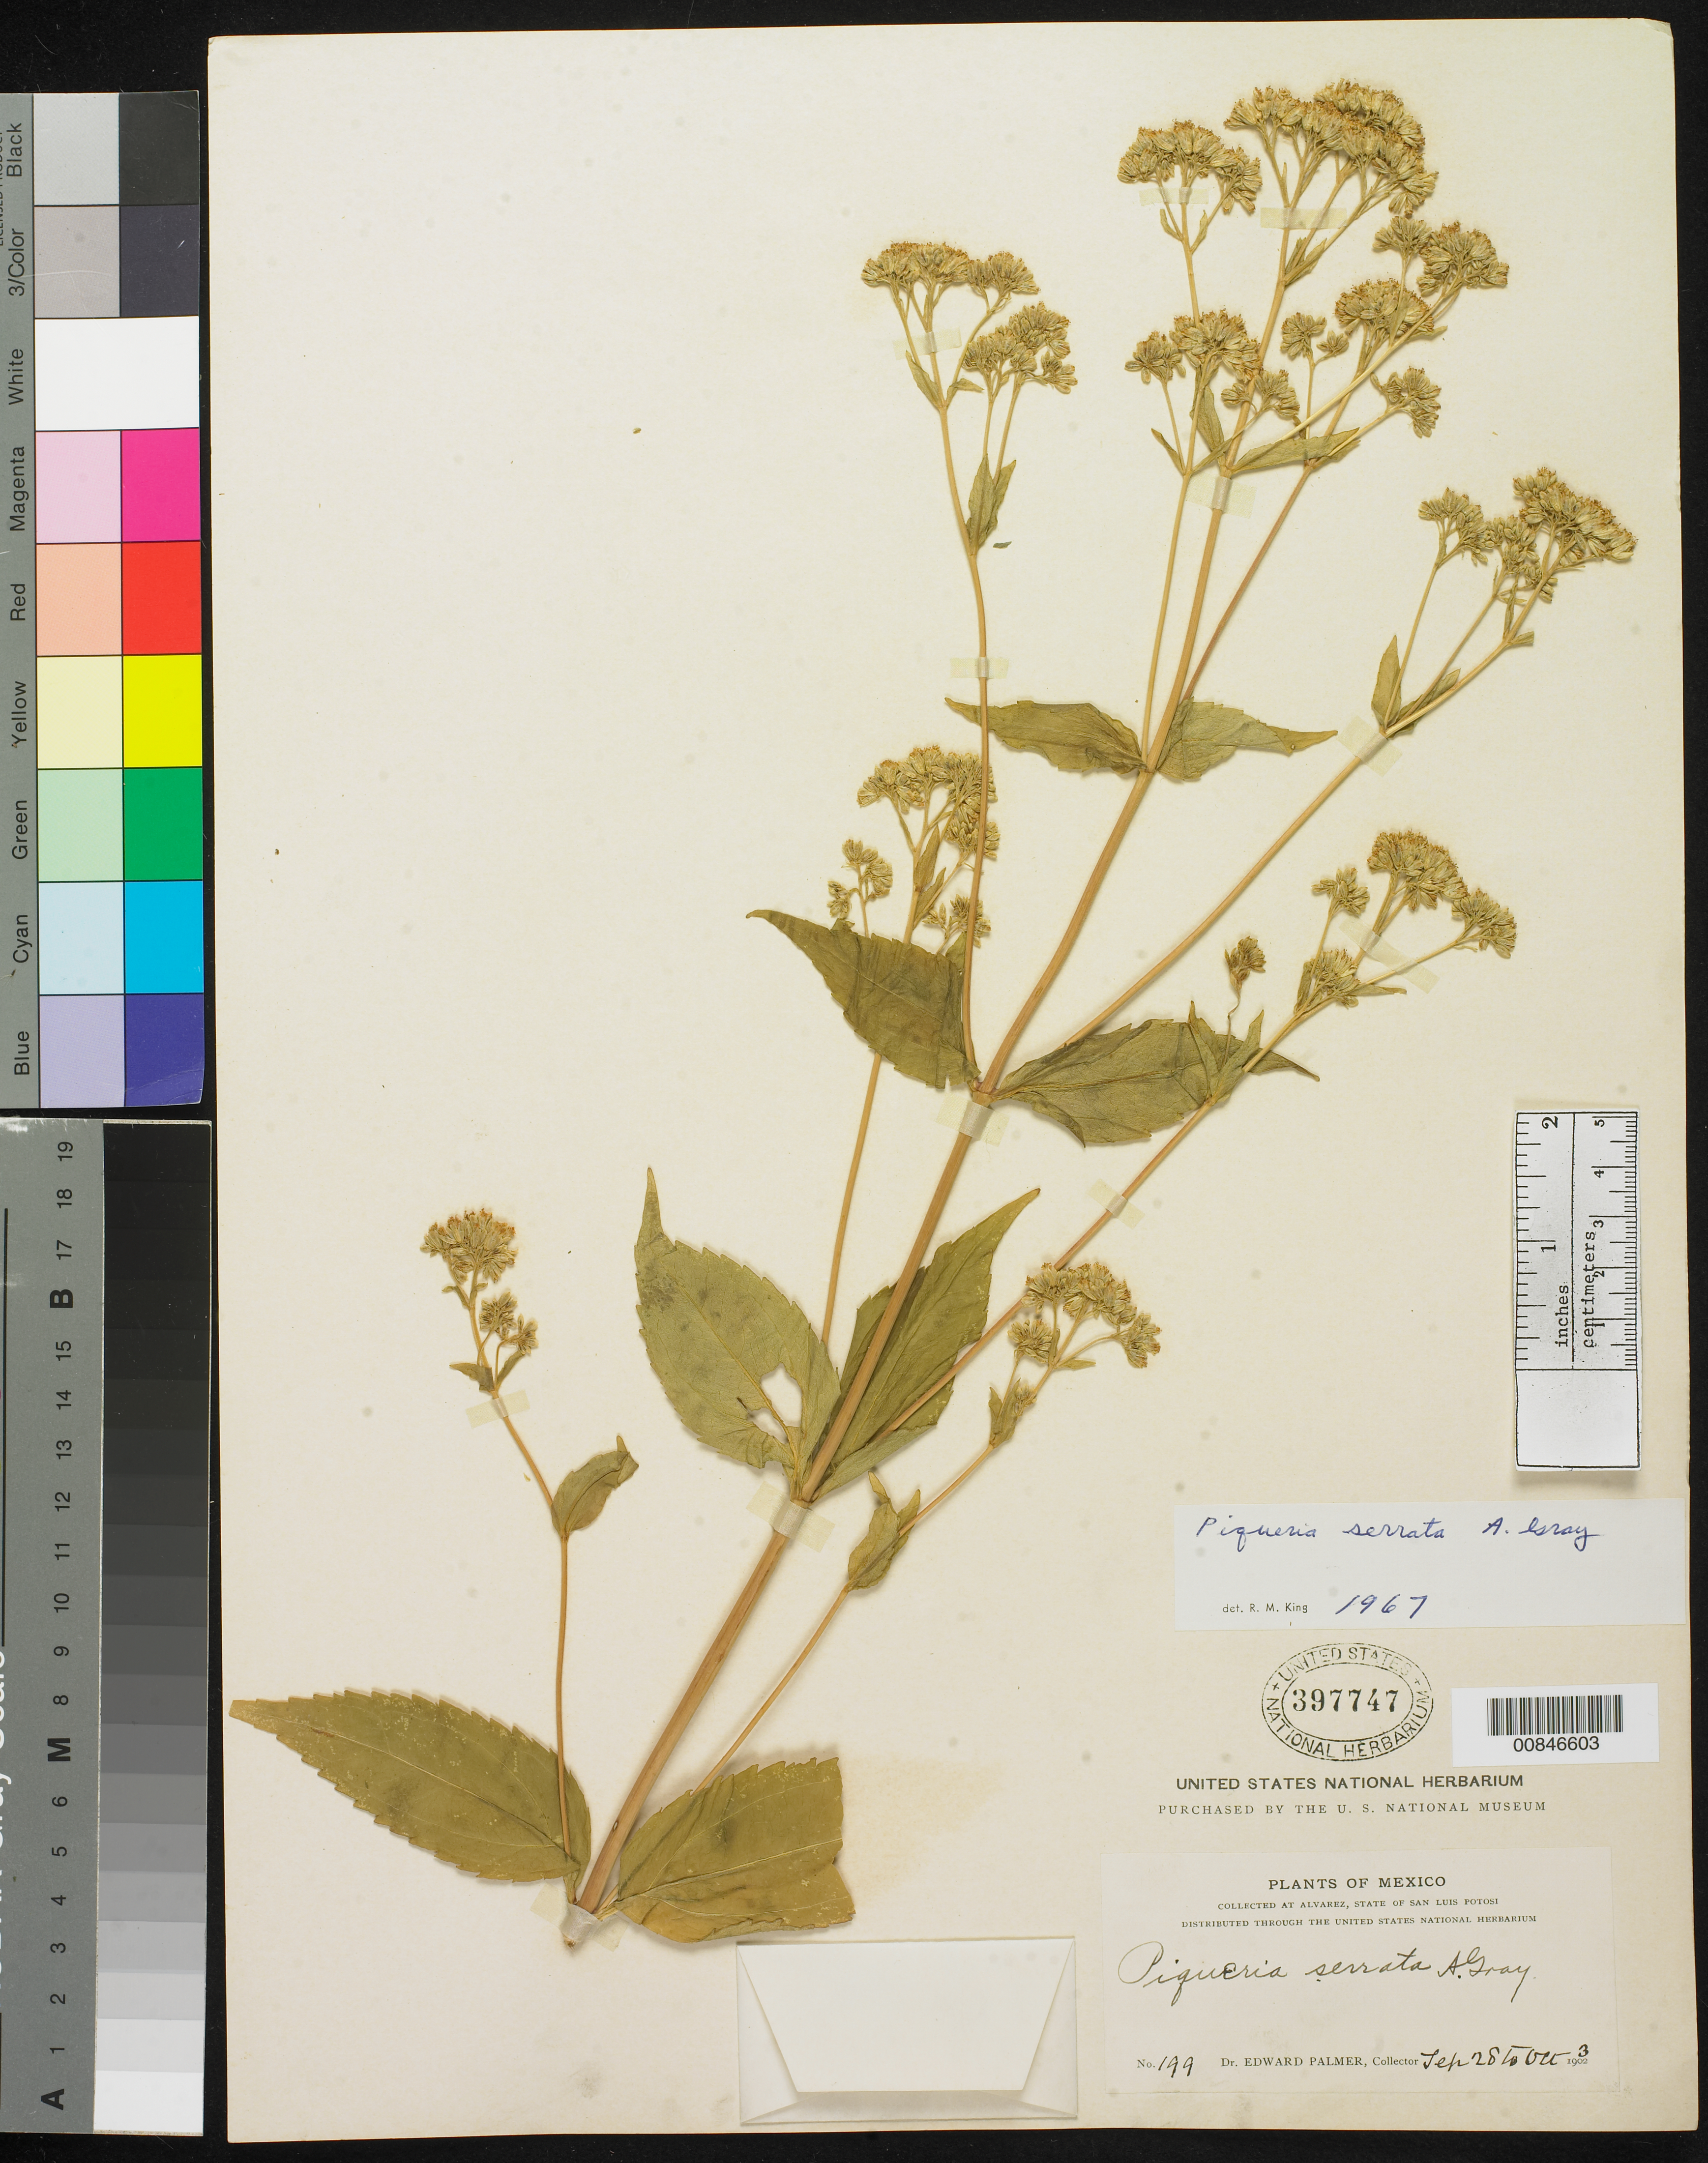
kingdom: Plantae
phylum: Tracheophyta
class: Magnoliopsida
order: Asterales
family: Asteraceae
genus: Piqueria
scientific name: Piqueria serrata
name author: A. Gray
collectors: E. Palmer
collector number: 199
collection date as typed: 28 Sep 1902 to 03 Oct 1902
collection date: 1902-09-28/1902-10-03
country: Mexico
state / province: San Luis Potosí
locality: Alvarez, San Luis Potosí.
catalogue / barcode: US 397747